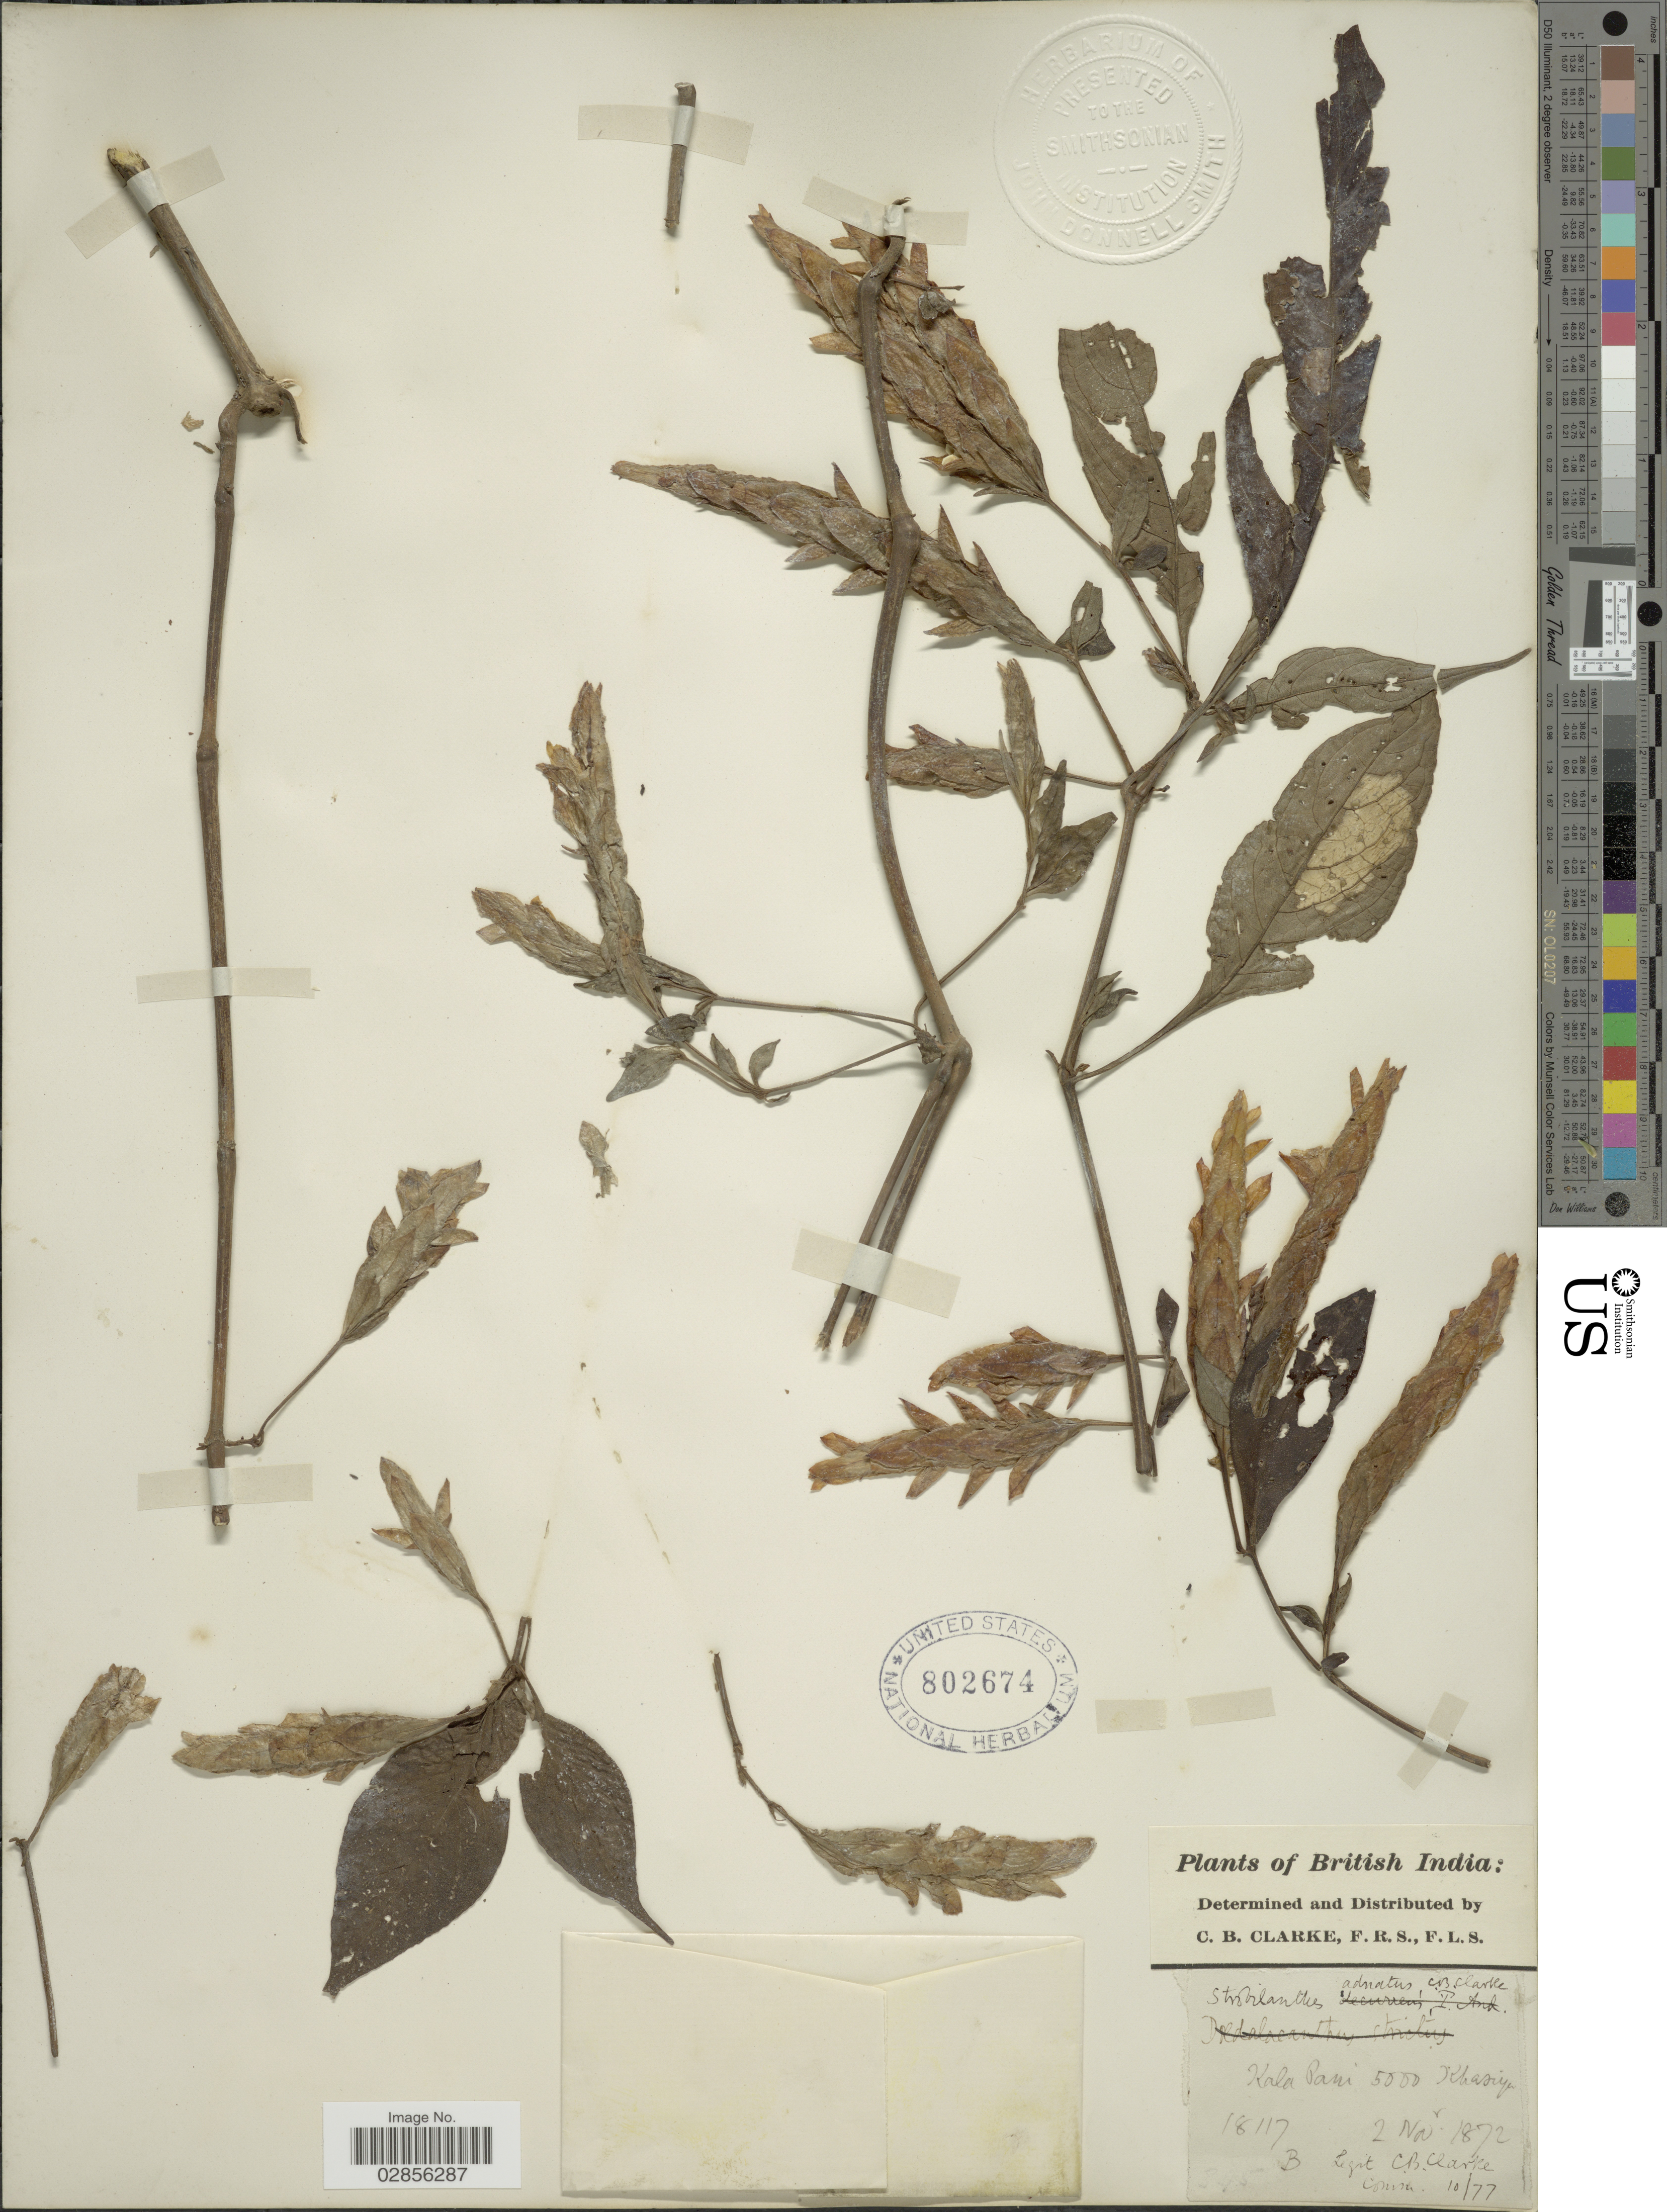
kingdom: Plantae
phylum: Tracheophyta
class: Magnoliopsida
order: Lamiales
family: Acanthaceae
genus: Strobilanthes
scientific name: Strobilanthes adnata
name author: C.B. Clarke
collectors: C. B. Clarke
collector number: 18117B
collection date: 1872-11-02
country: India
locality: British India. Kala Pani, Khasiya.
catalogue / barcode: US 802674